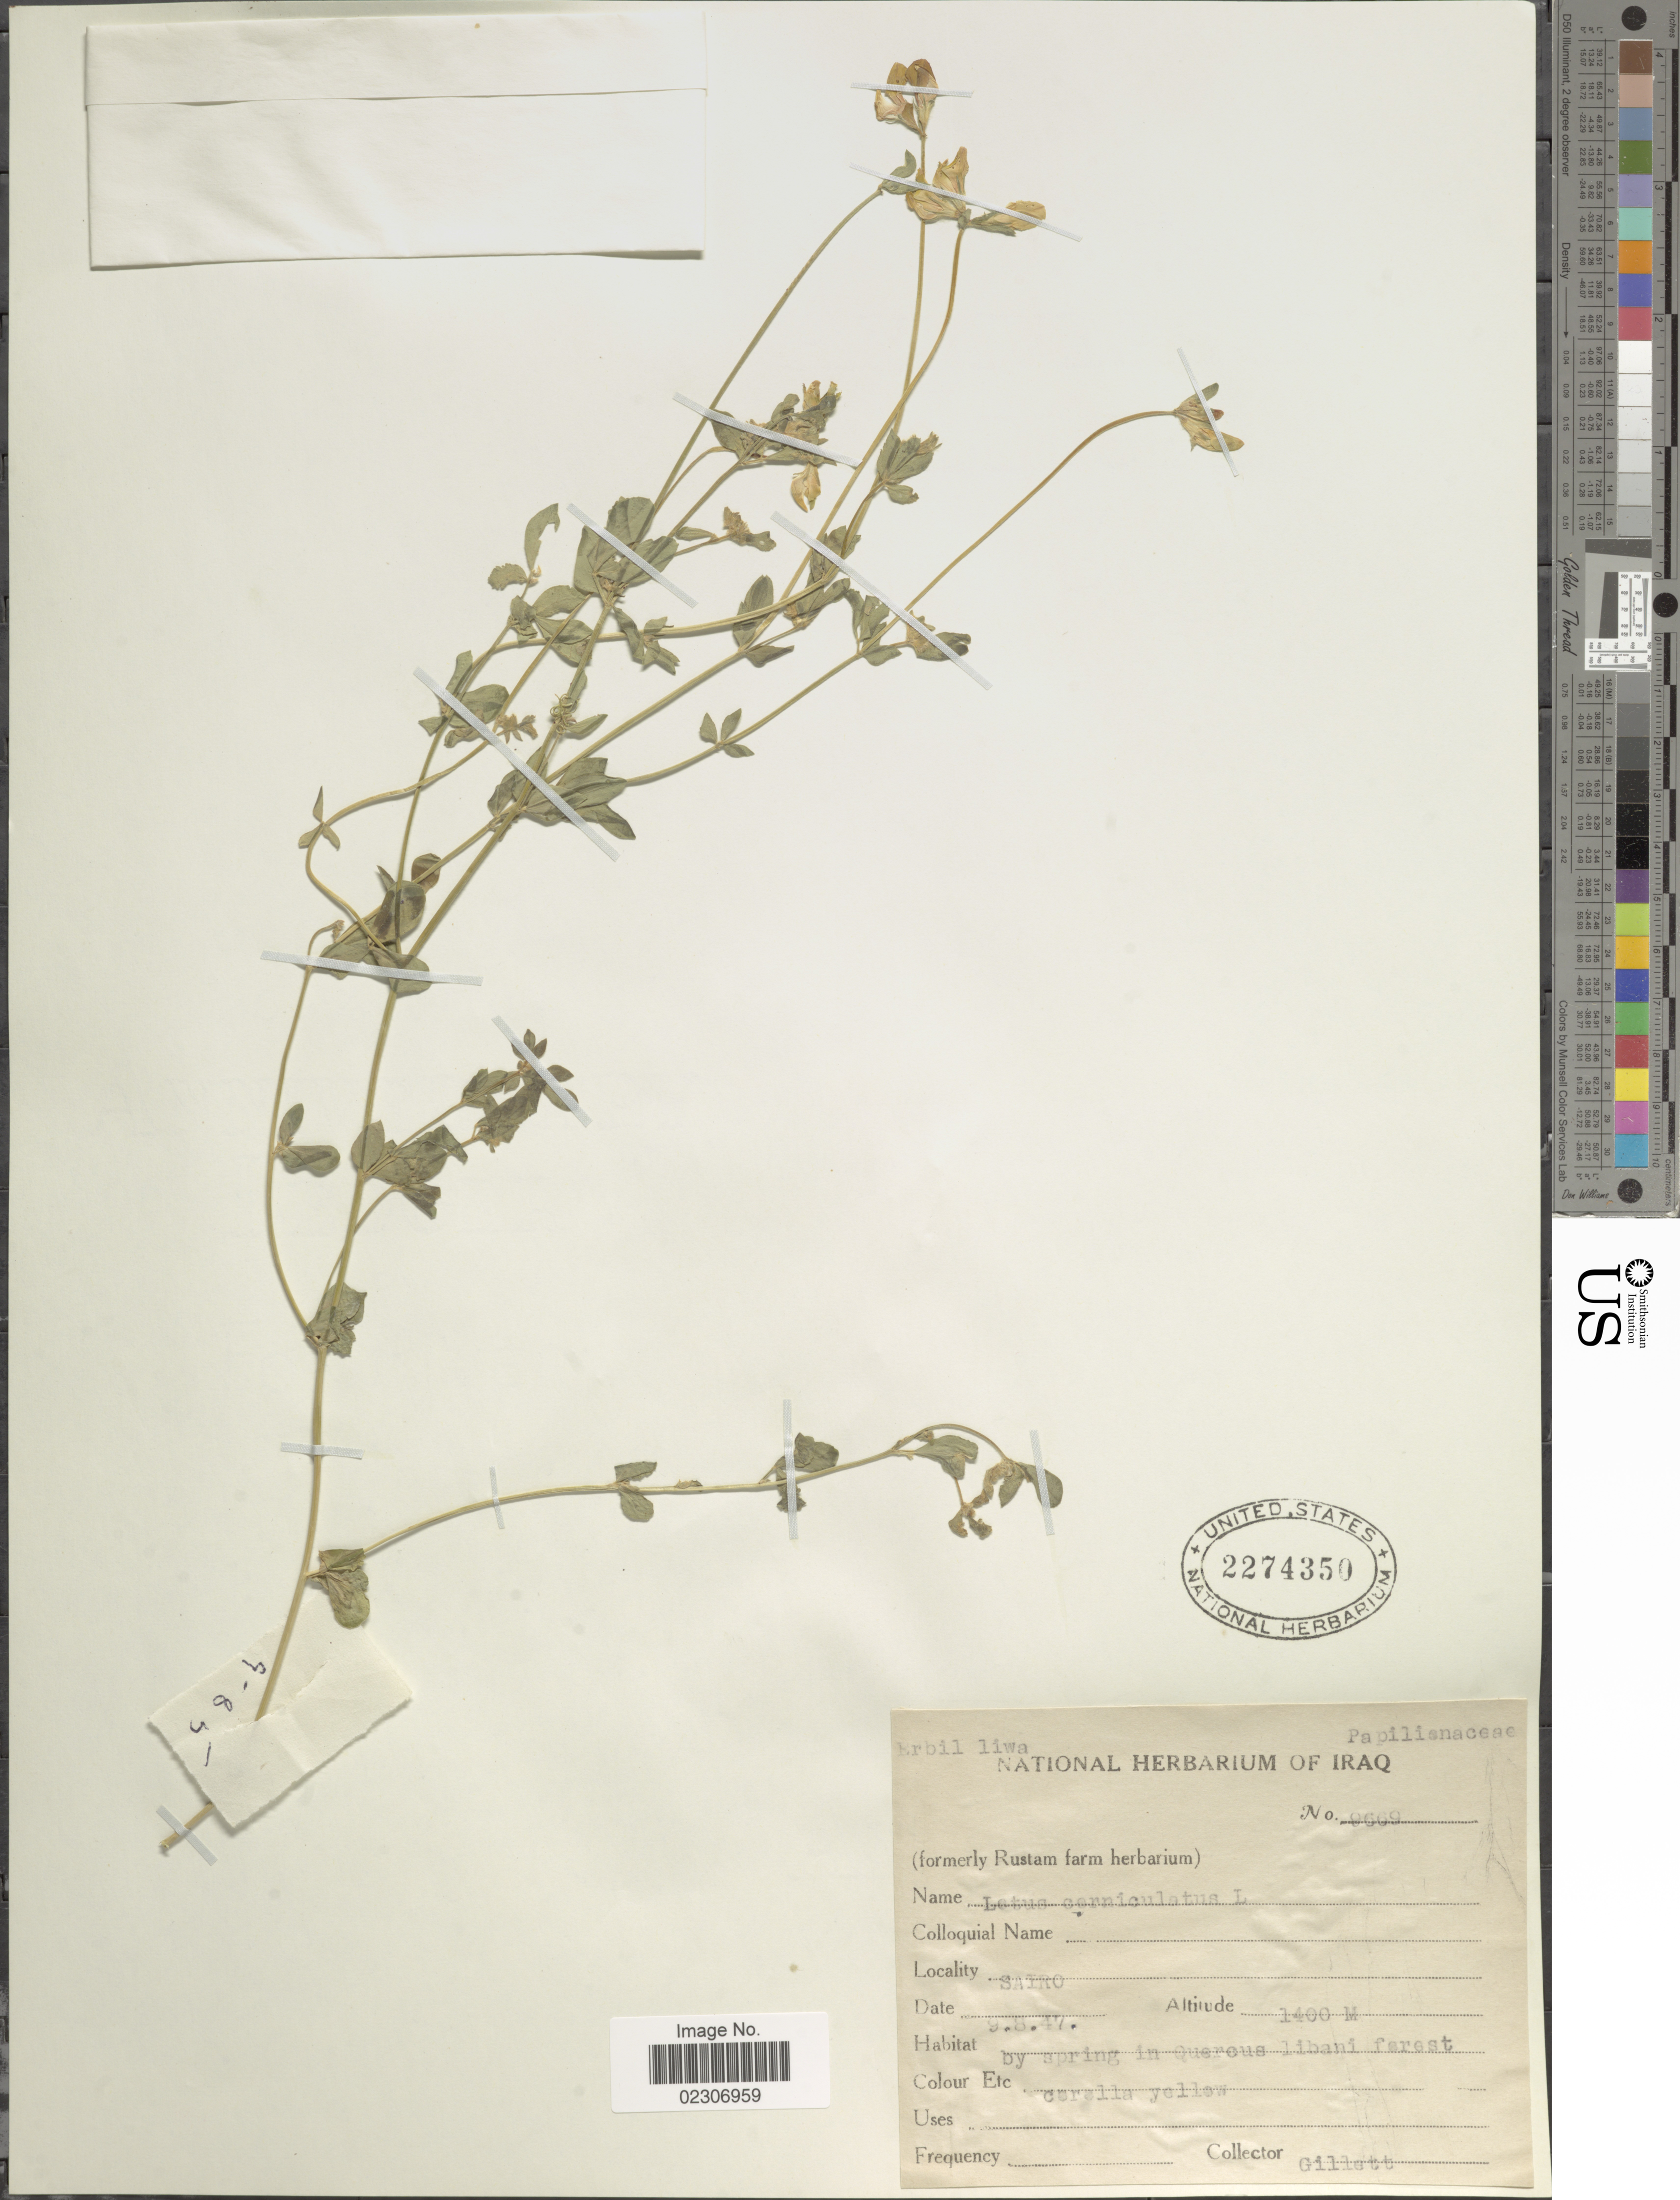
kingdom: Plantae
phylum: Tracheophyta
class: Magnoliopsida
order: Fabales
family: Fabaceae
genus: Lotus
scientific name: Lotus corniculatus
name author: L.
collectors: Gillett, --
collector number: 9669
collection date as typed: Transcribed d/m/y: 9/8/47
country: Iraq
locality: Sairo, Erbil Liwa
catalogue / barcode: US 2274350